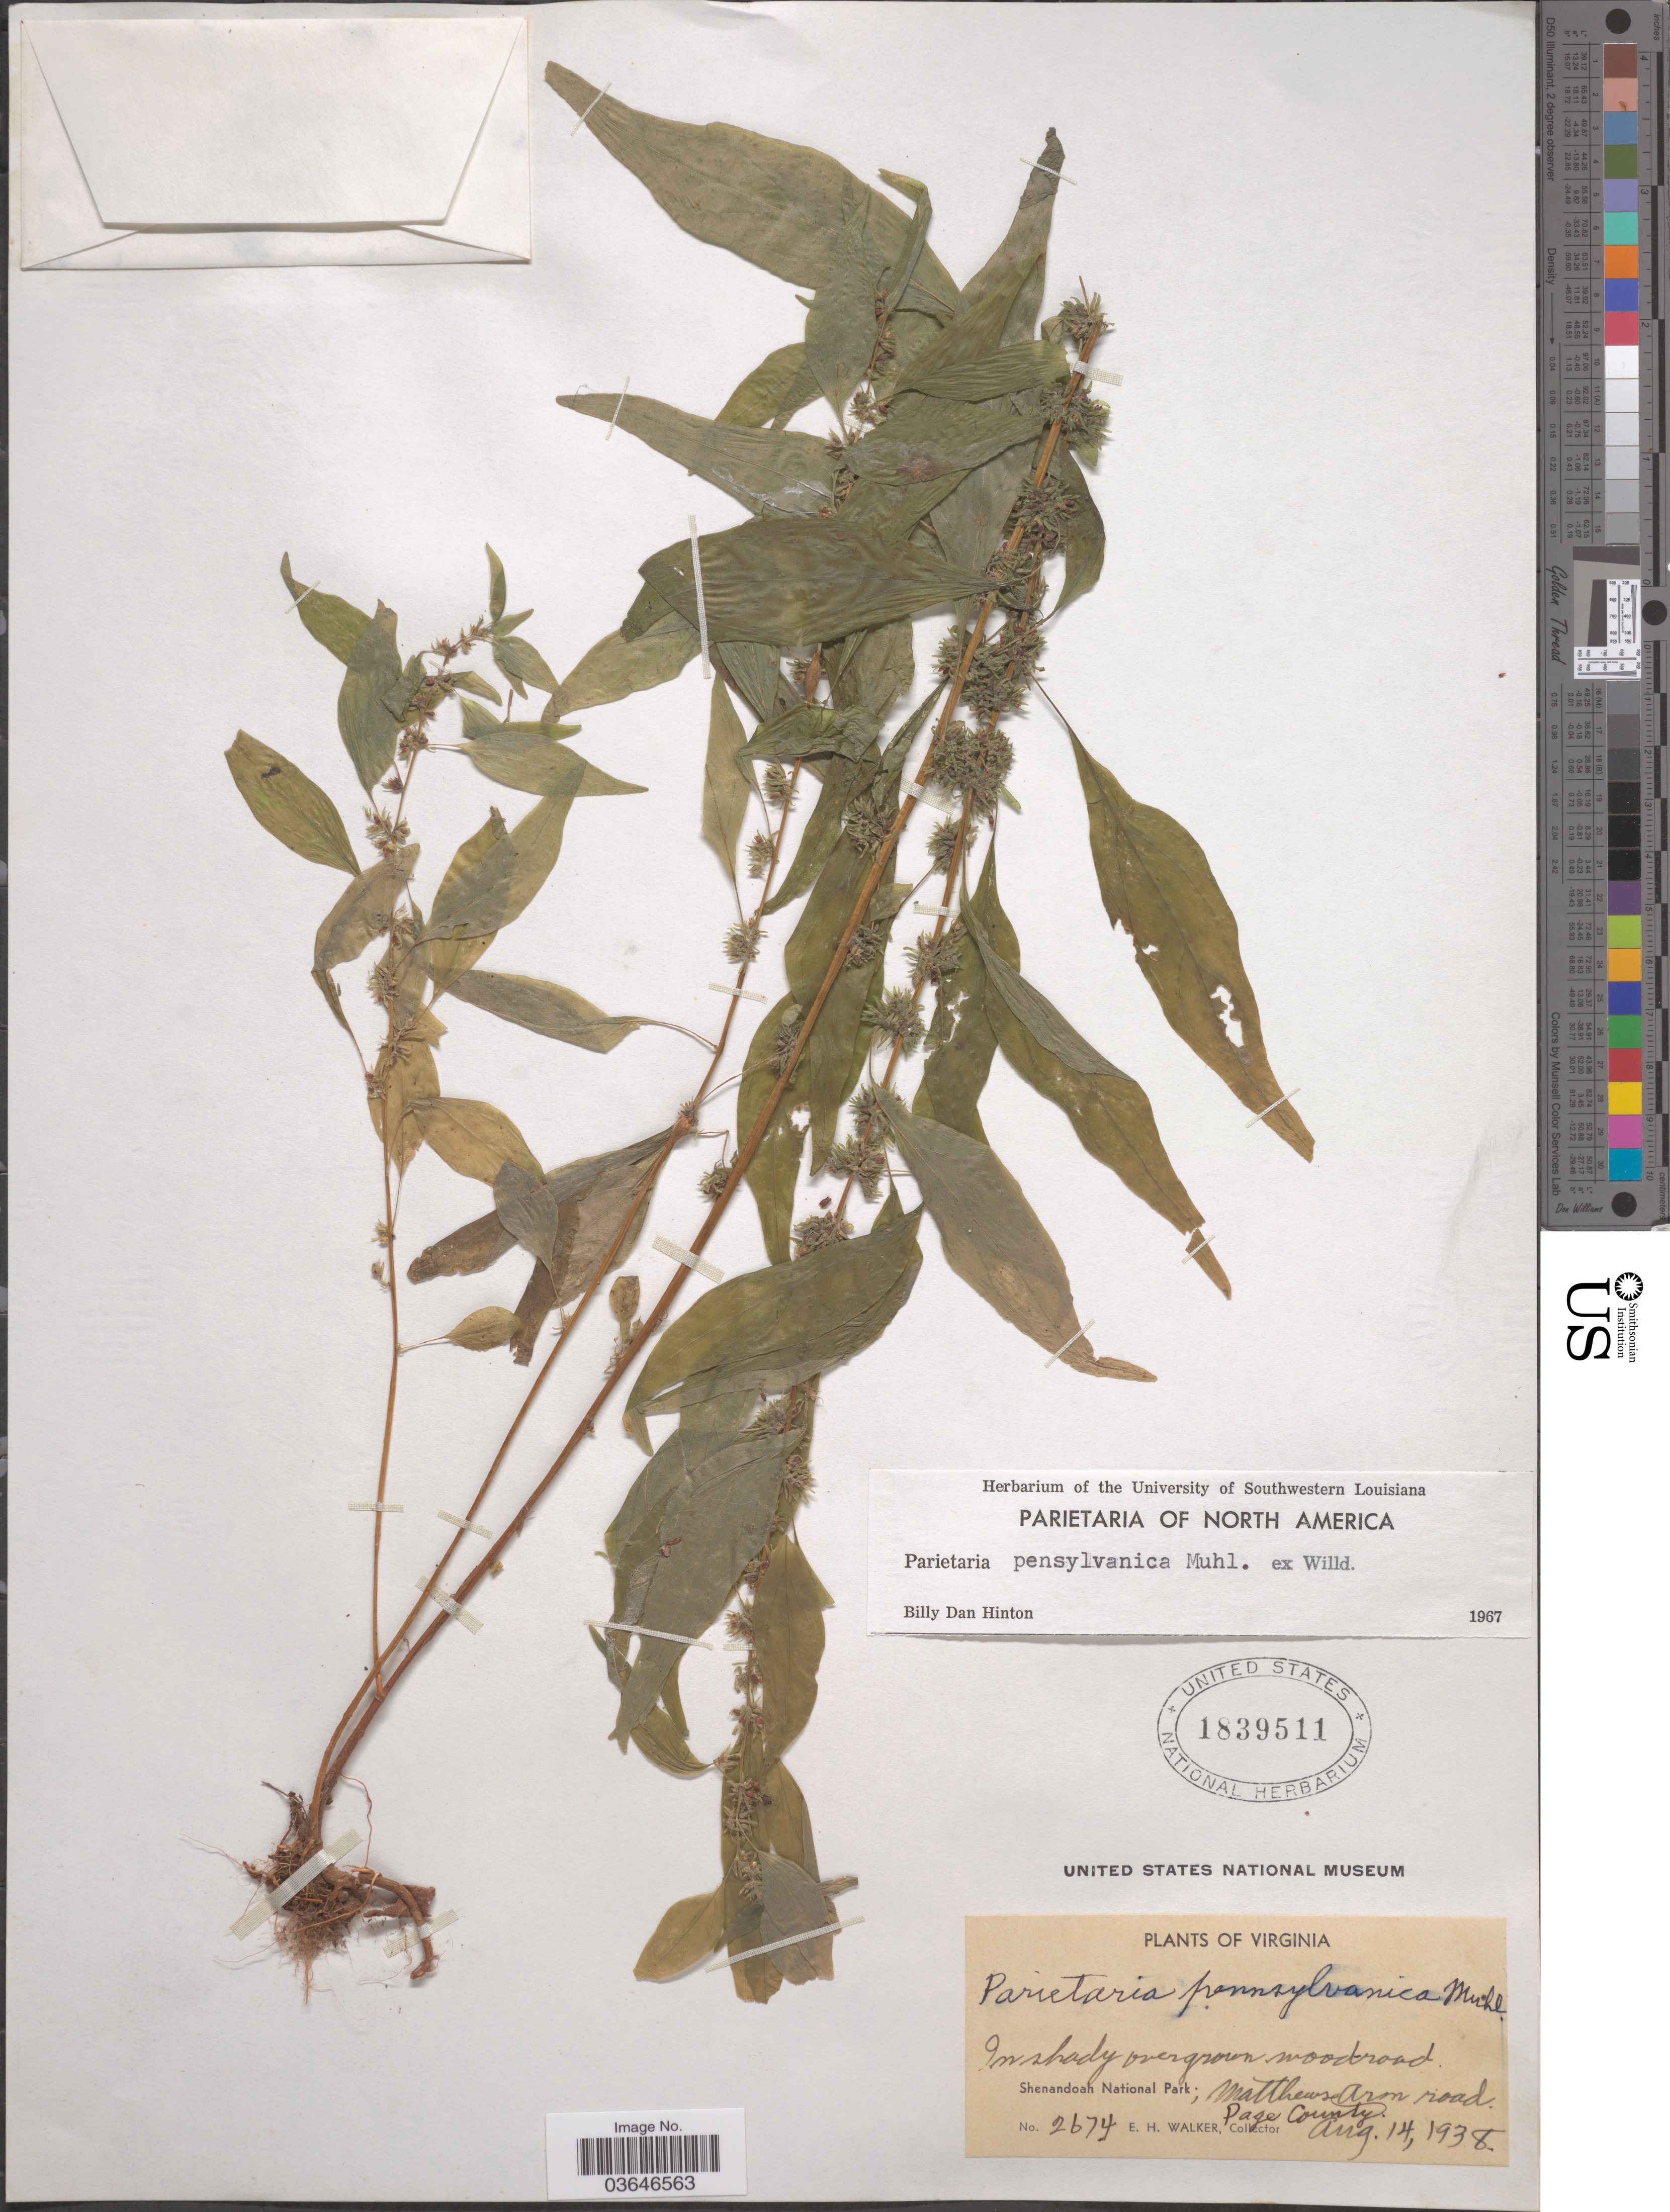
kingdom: Plantae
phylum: Tracheophyta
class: Magnoliopsida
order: Rosales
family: Urticaceae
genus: Parietaria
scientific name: Parietaria pensylvanica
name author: Muhl. ex Willd.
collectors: E. H. Walker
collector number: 2674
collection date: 1938-08-14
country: United States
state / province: Virginia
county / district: Page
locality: Shenandoah National Park; Matthews Arm road. Page County.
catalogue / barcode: US 1839511